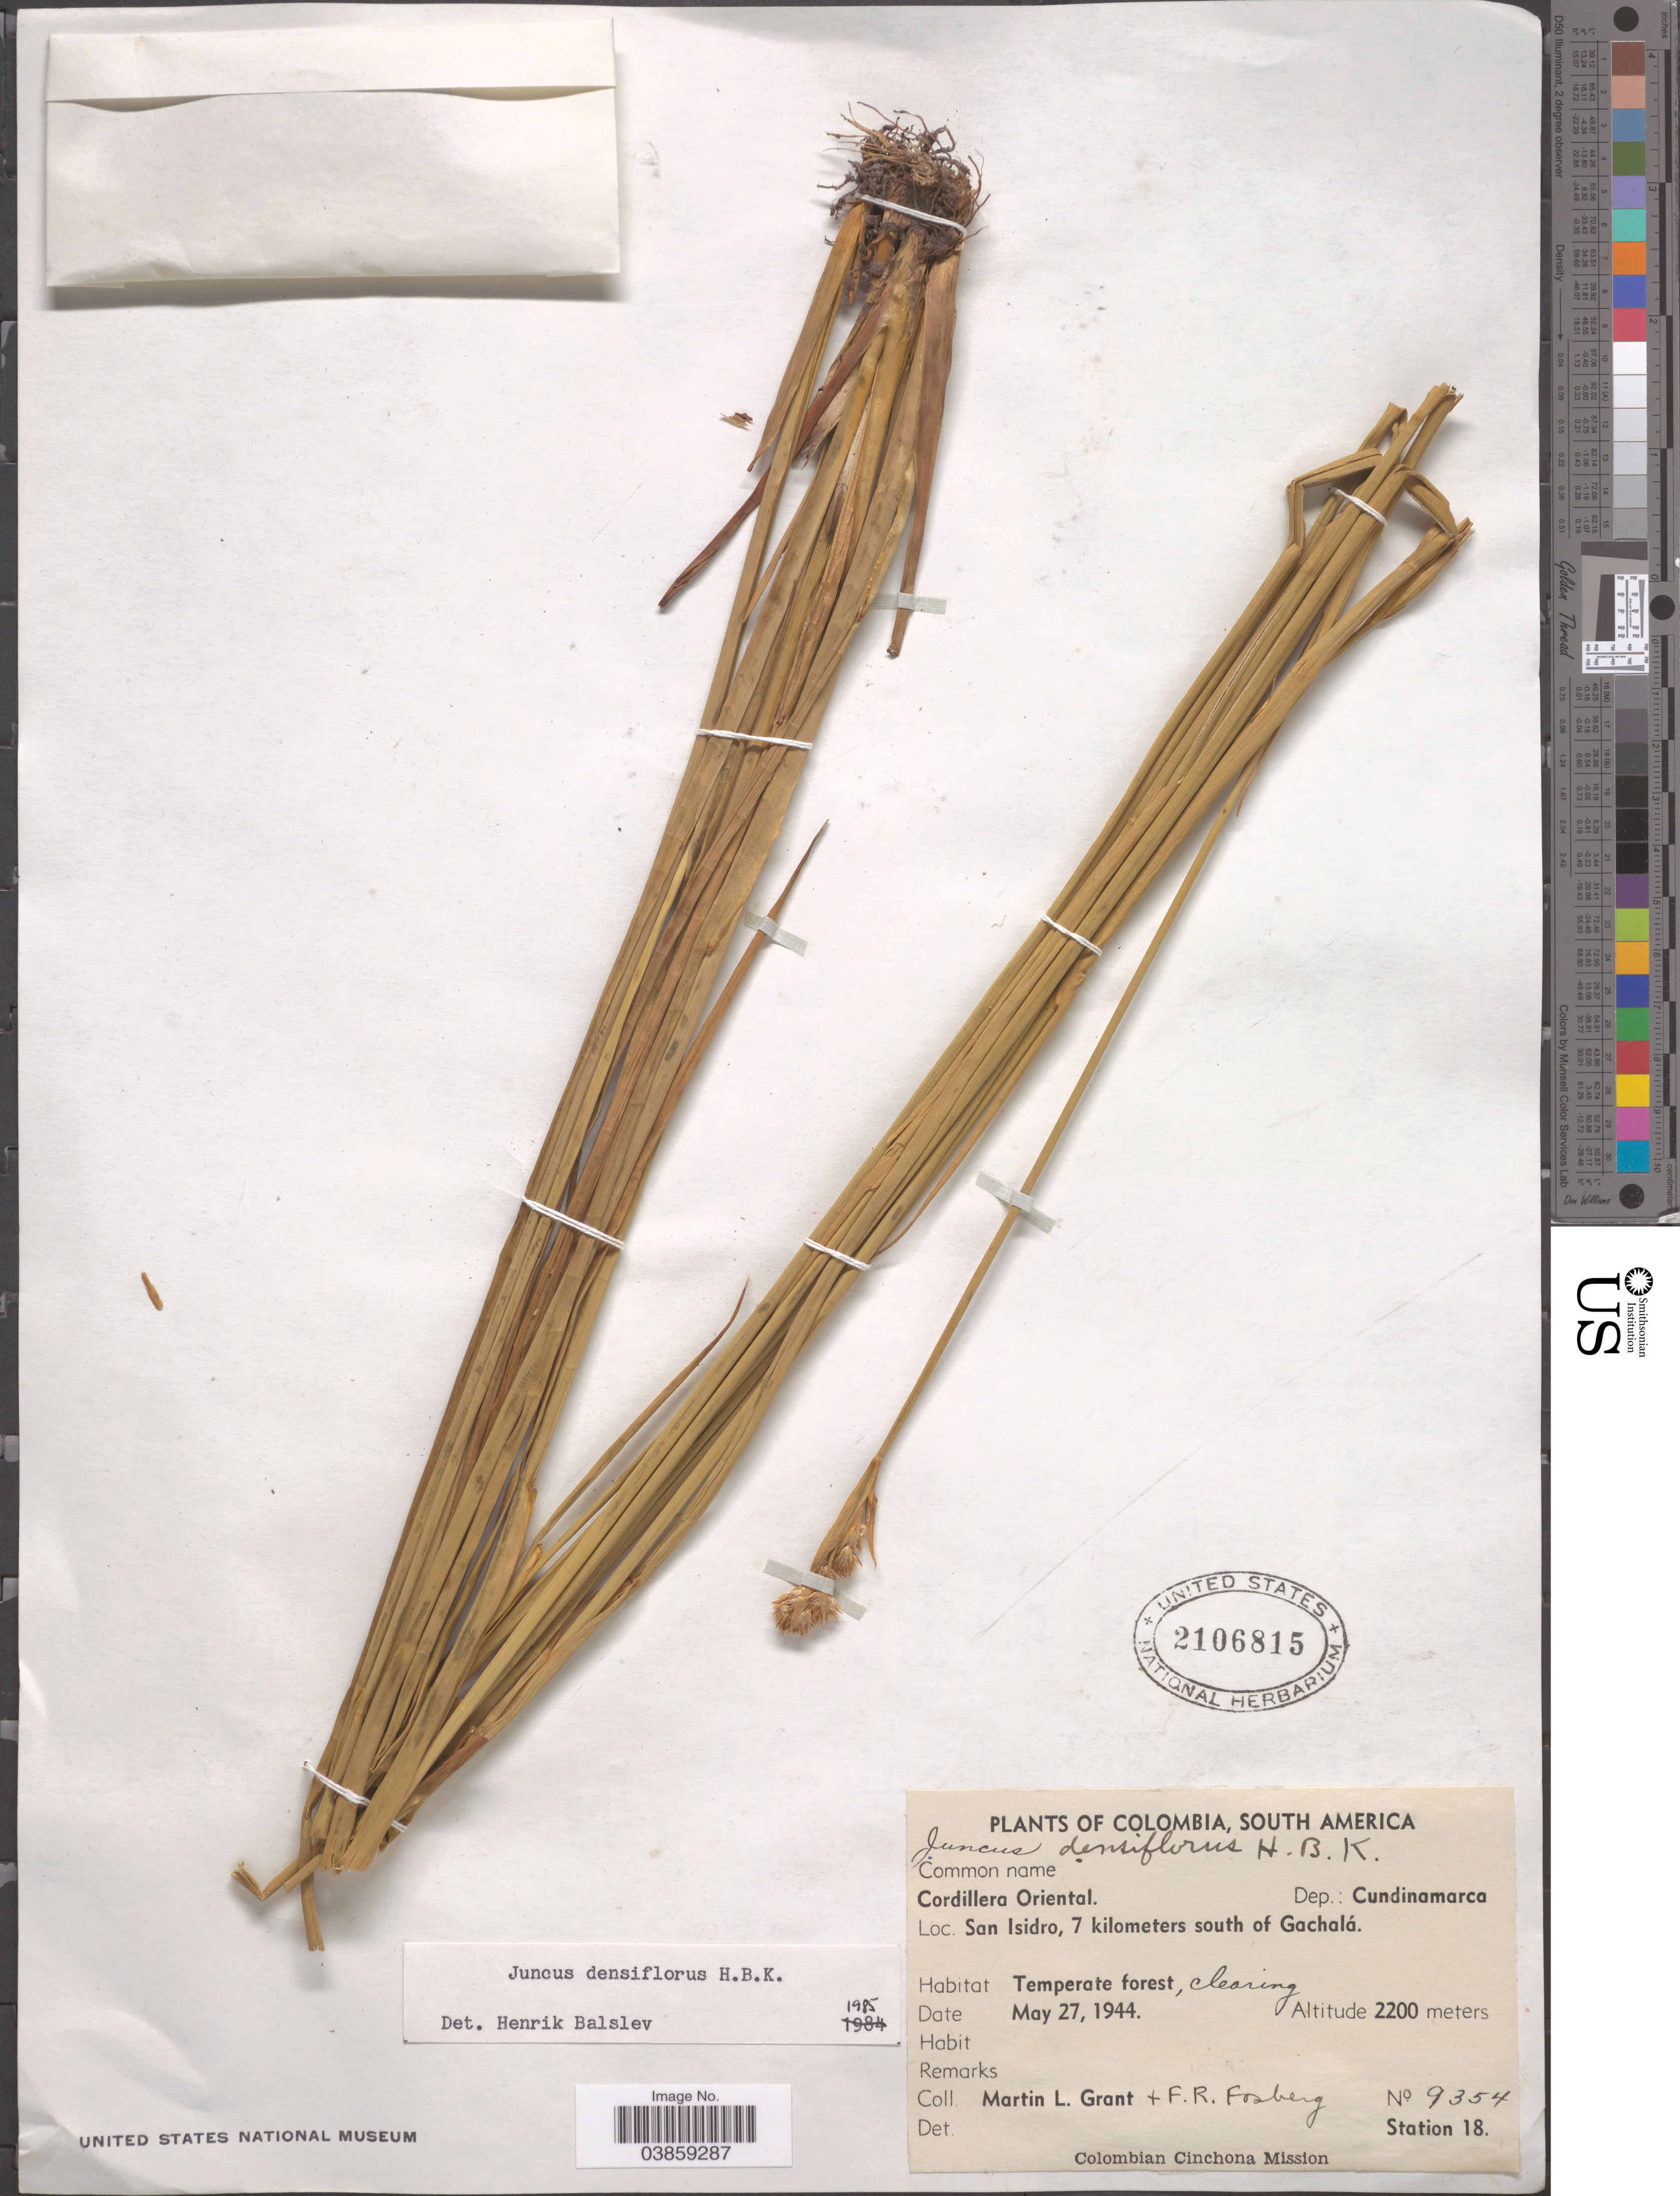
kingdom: Plantae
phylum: Tracheophyta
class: Liliopsida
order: Poales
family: Juncaceae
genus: Juncus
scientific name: Juncus densiflorus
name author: Kunth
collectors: M. L. Grant & F. R. Fosberg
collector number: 9354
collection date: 1944-05-27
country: Colombia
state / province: Cundinamarca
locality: Cordillera Oriental. Dep.: Cundinamarca. San Isidro, 7 kilometers south of Gachalá.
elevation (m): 2200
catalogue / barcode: US 2106815